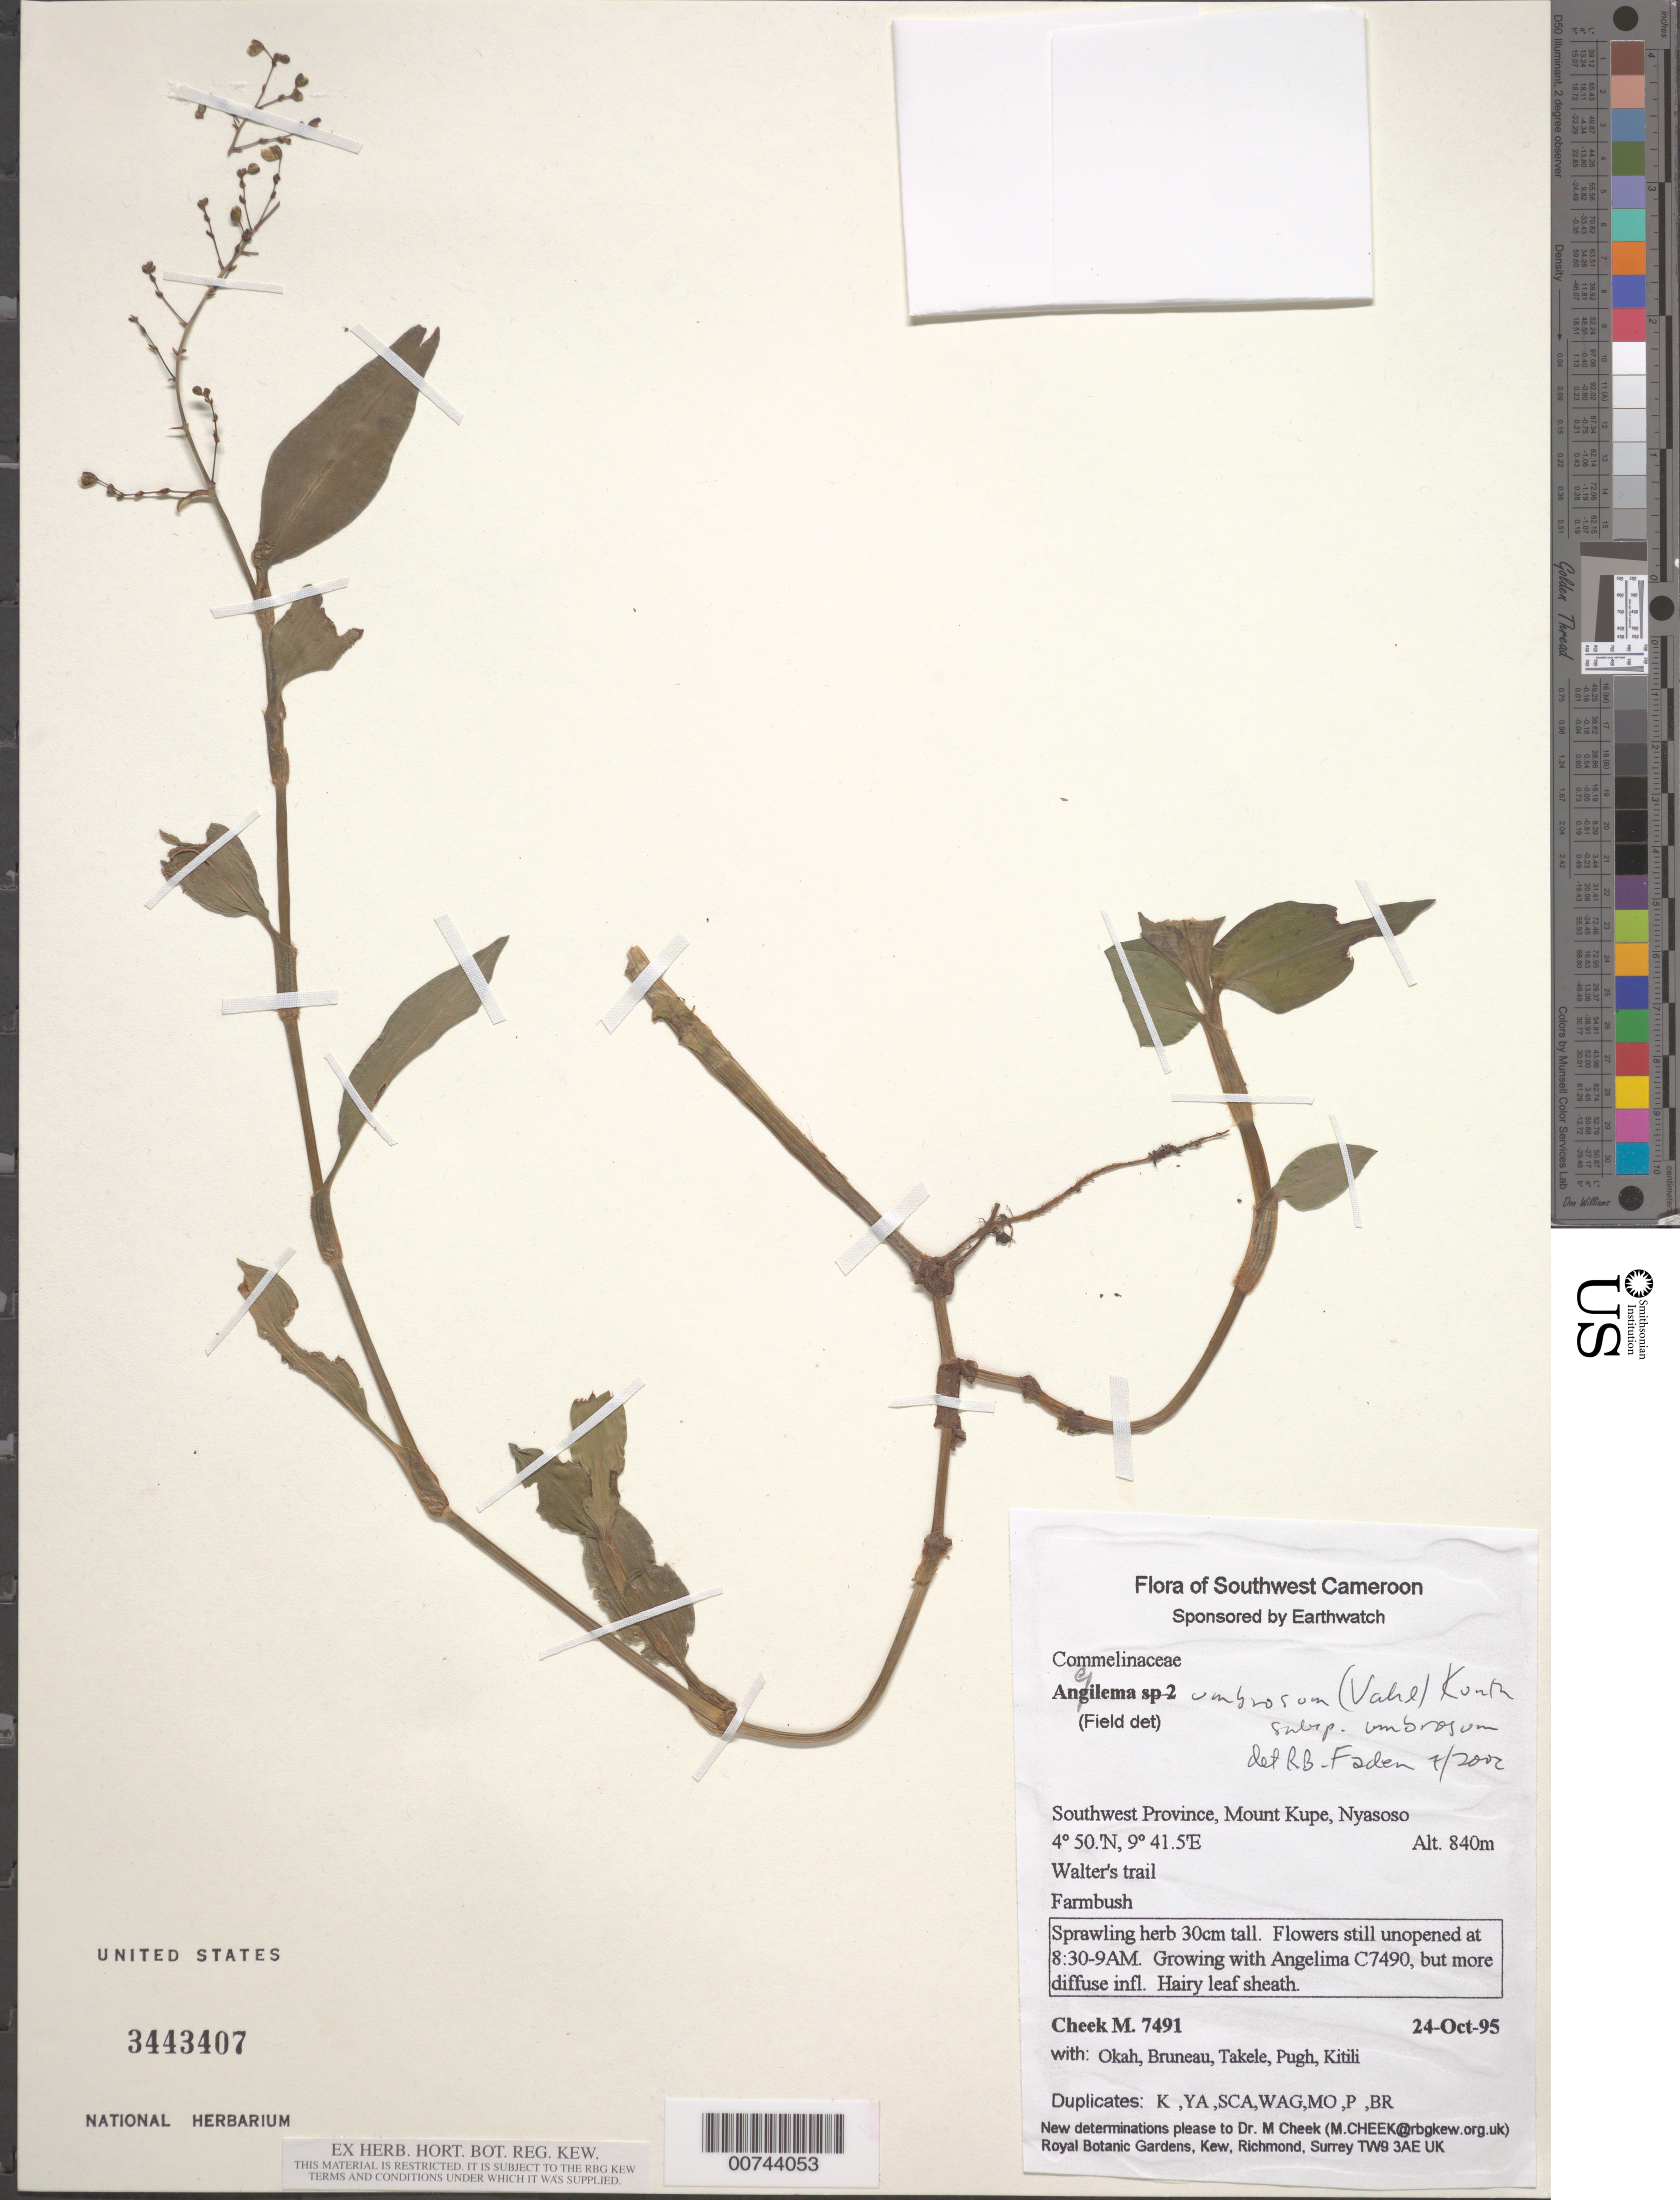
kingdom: Plantae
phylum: Tracheophyta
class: Liliopsida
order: Commelinales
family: Commelinaceae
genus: Aneilema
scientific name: Aneilema umbrosum subsp. umbrosum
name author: (Vahl) Kunth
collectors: M. Cheek, -. Okah, -. Bruneau, -. Takele, -. Pugh & -. Kitili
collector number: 7491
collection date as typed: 24 Oct 1995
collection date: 1995-10-24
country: Cameroon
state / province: Sud-Ouest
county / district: Mount Kupe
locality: Nyasoso, Walter's Trail.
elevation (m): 840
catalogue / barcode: US 3443407